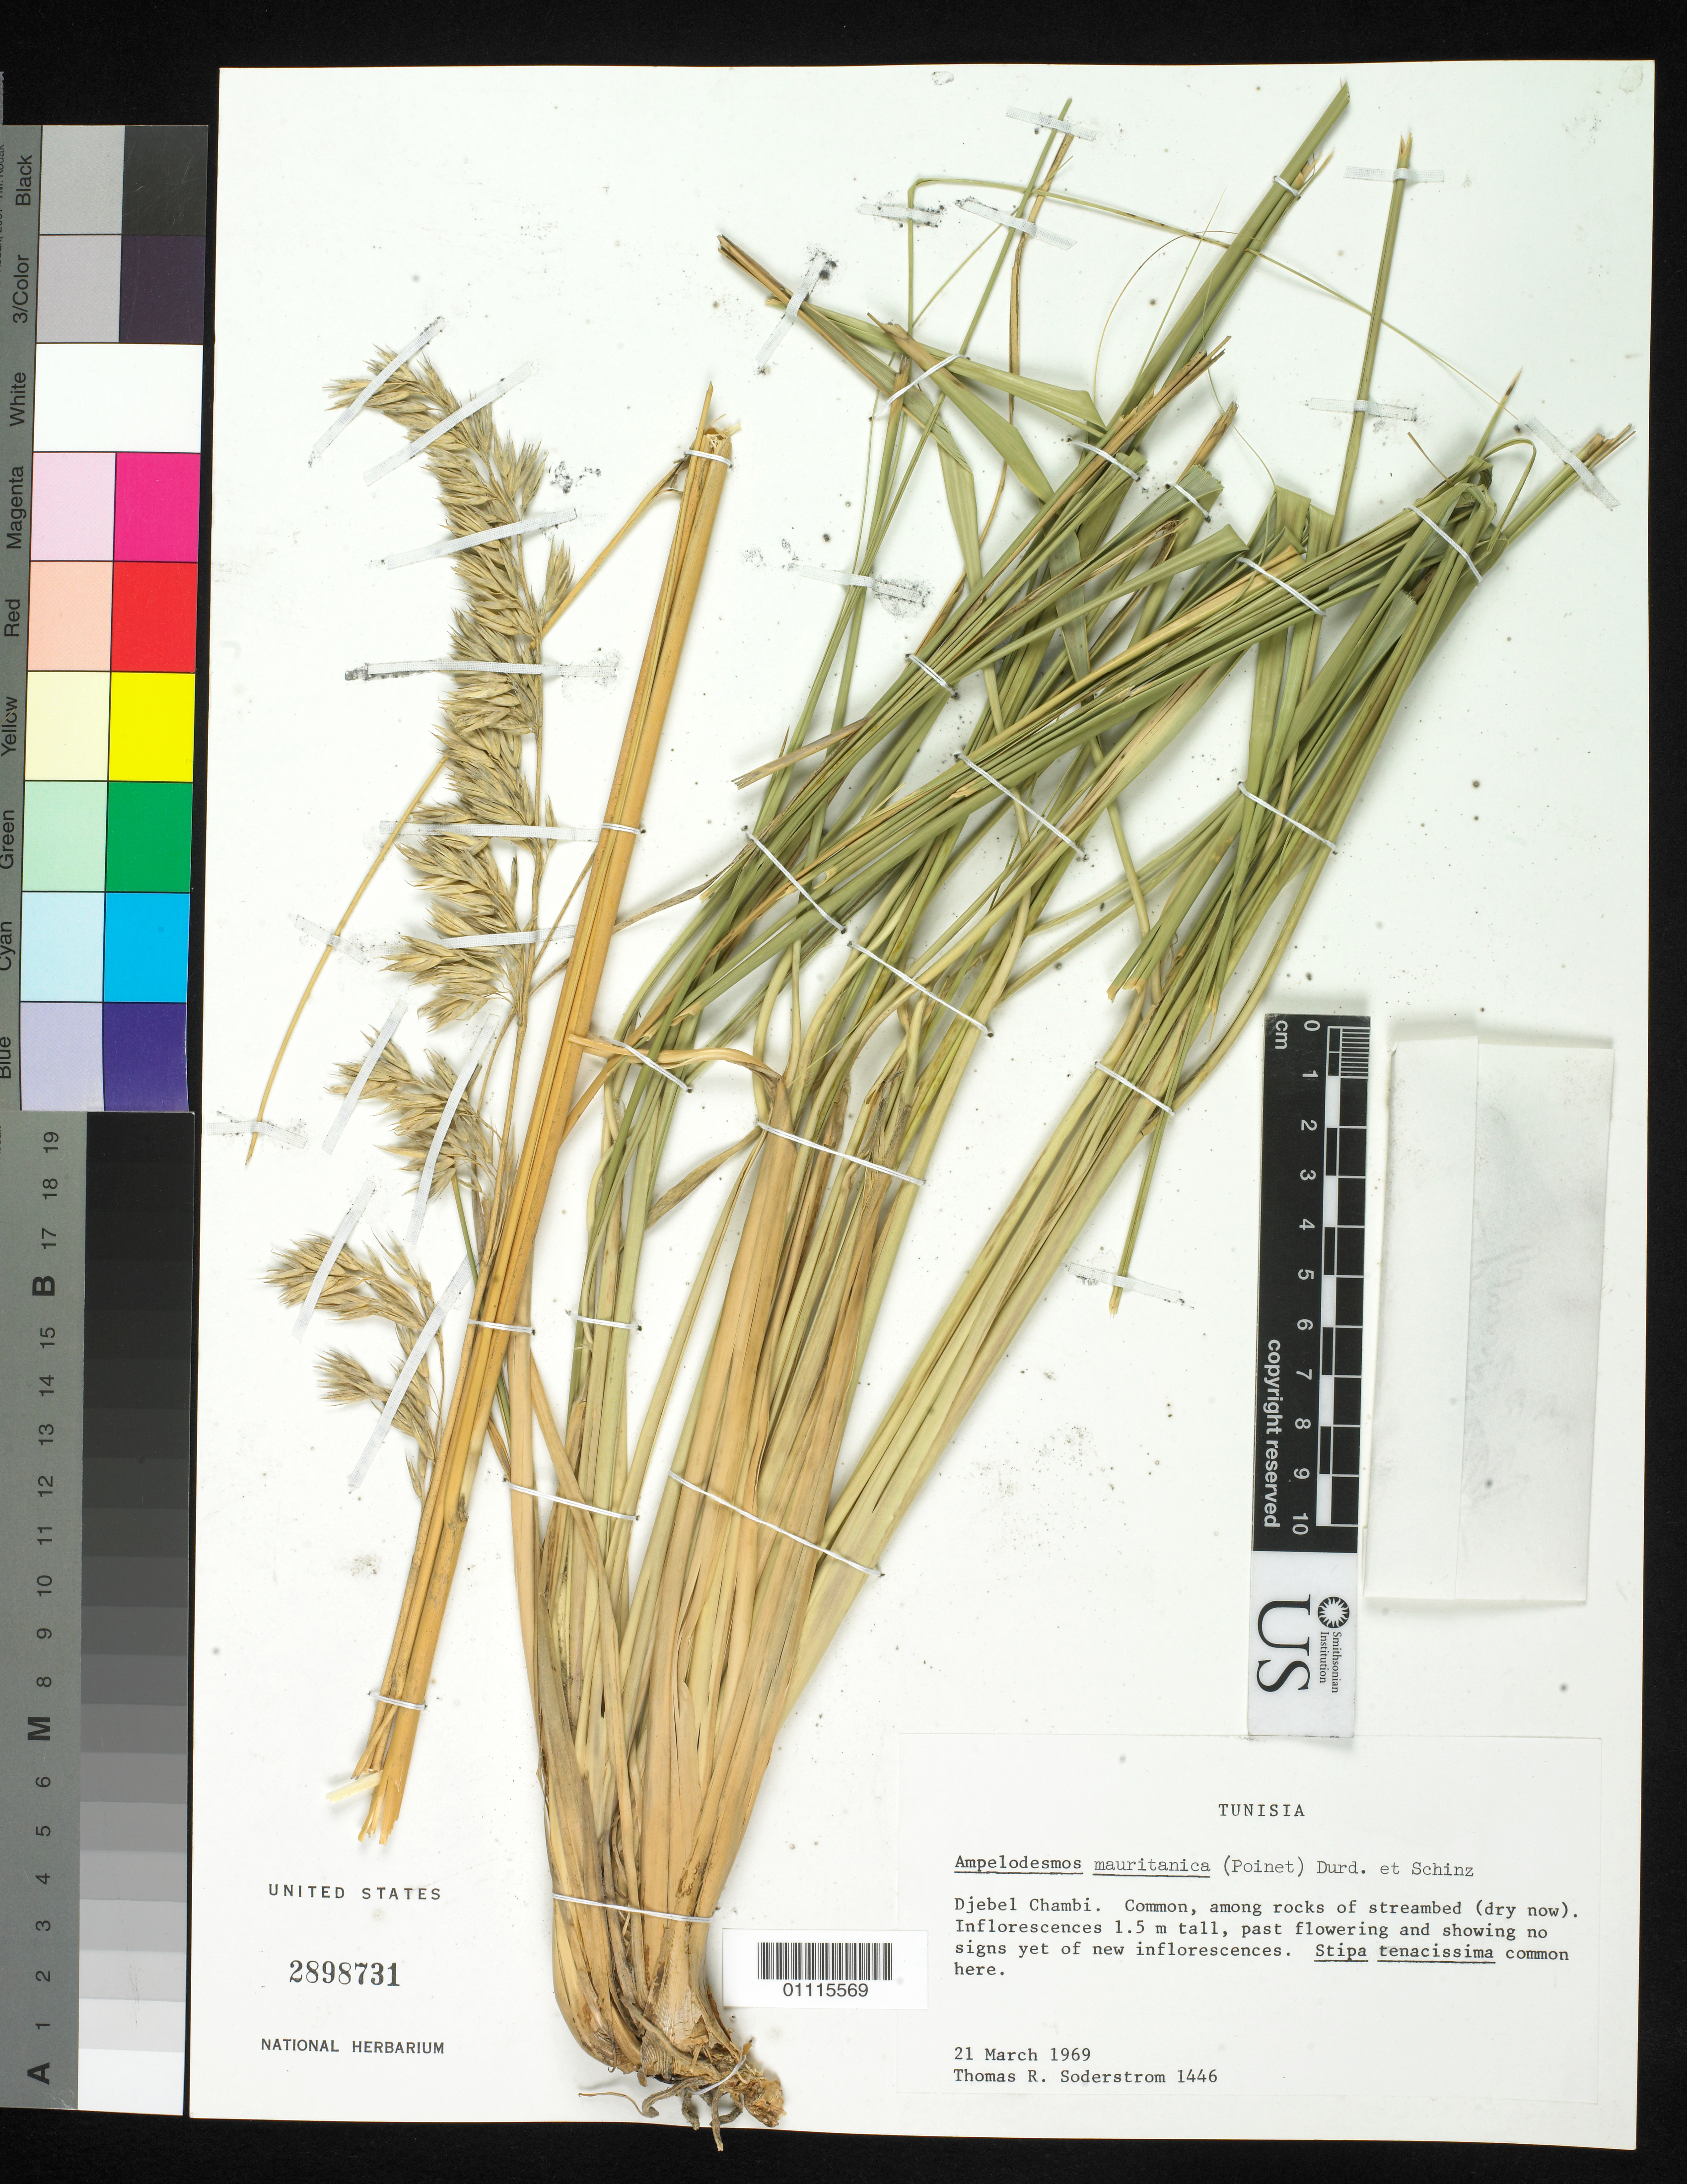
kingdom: Plantae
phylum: Tracheophyta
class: Liliopsida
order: Poales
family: Poaceae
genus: Ampelodesmos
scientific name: Ampelodesmos mauritanicus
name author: (Poir.) Durand & Schinz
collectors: T. R. Soderstrom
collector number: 1446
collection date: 1969-03-21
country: Tunisia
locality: Djebel Chambi.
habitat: among rocks of streambed (dry now).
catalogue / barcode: US 2898731